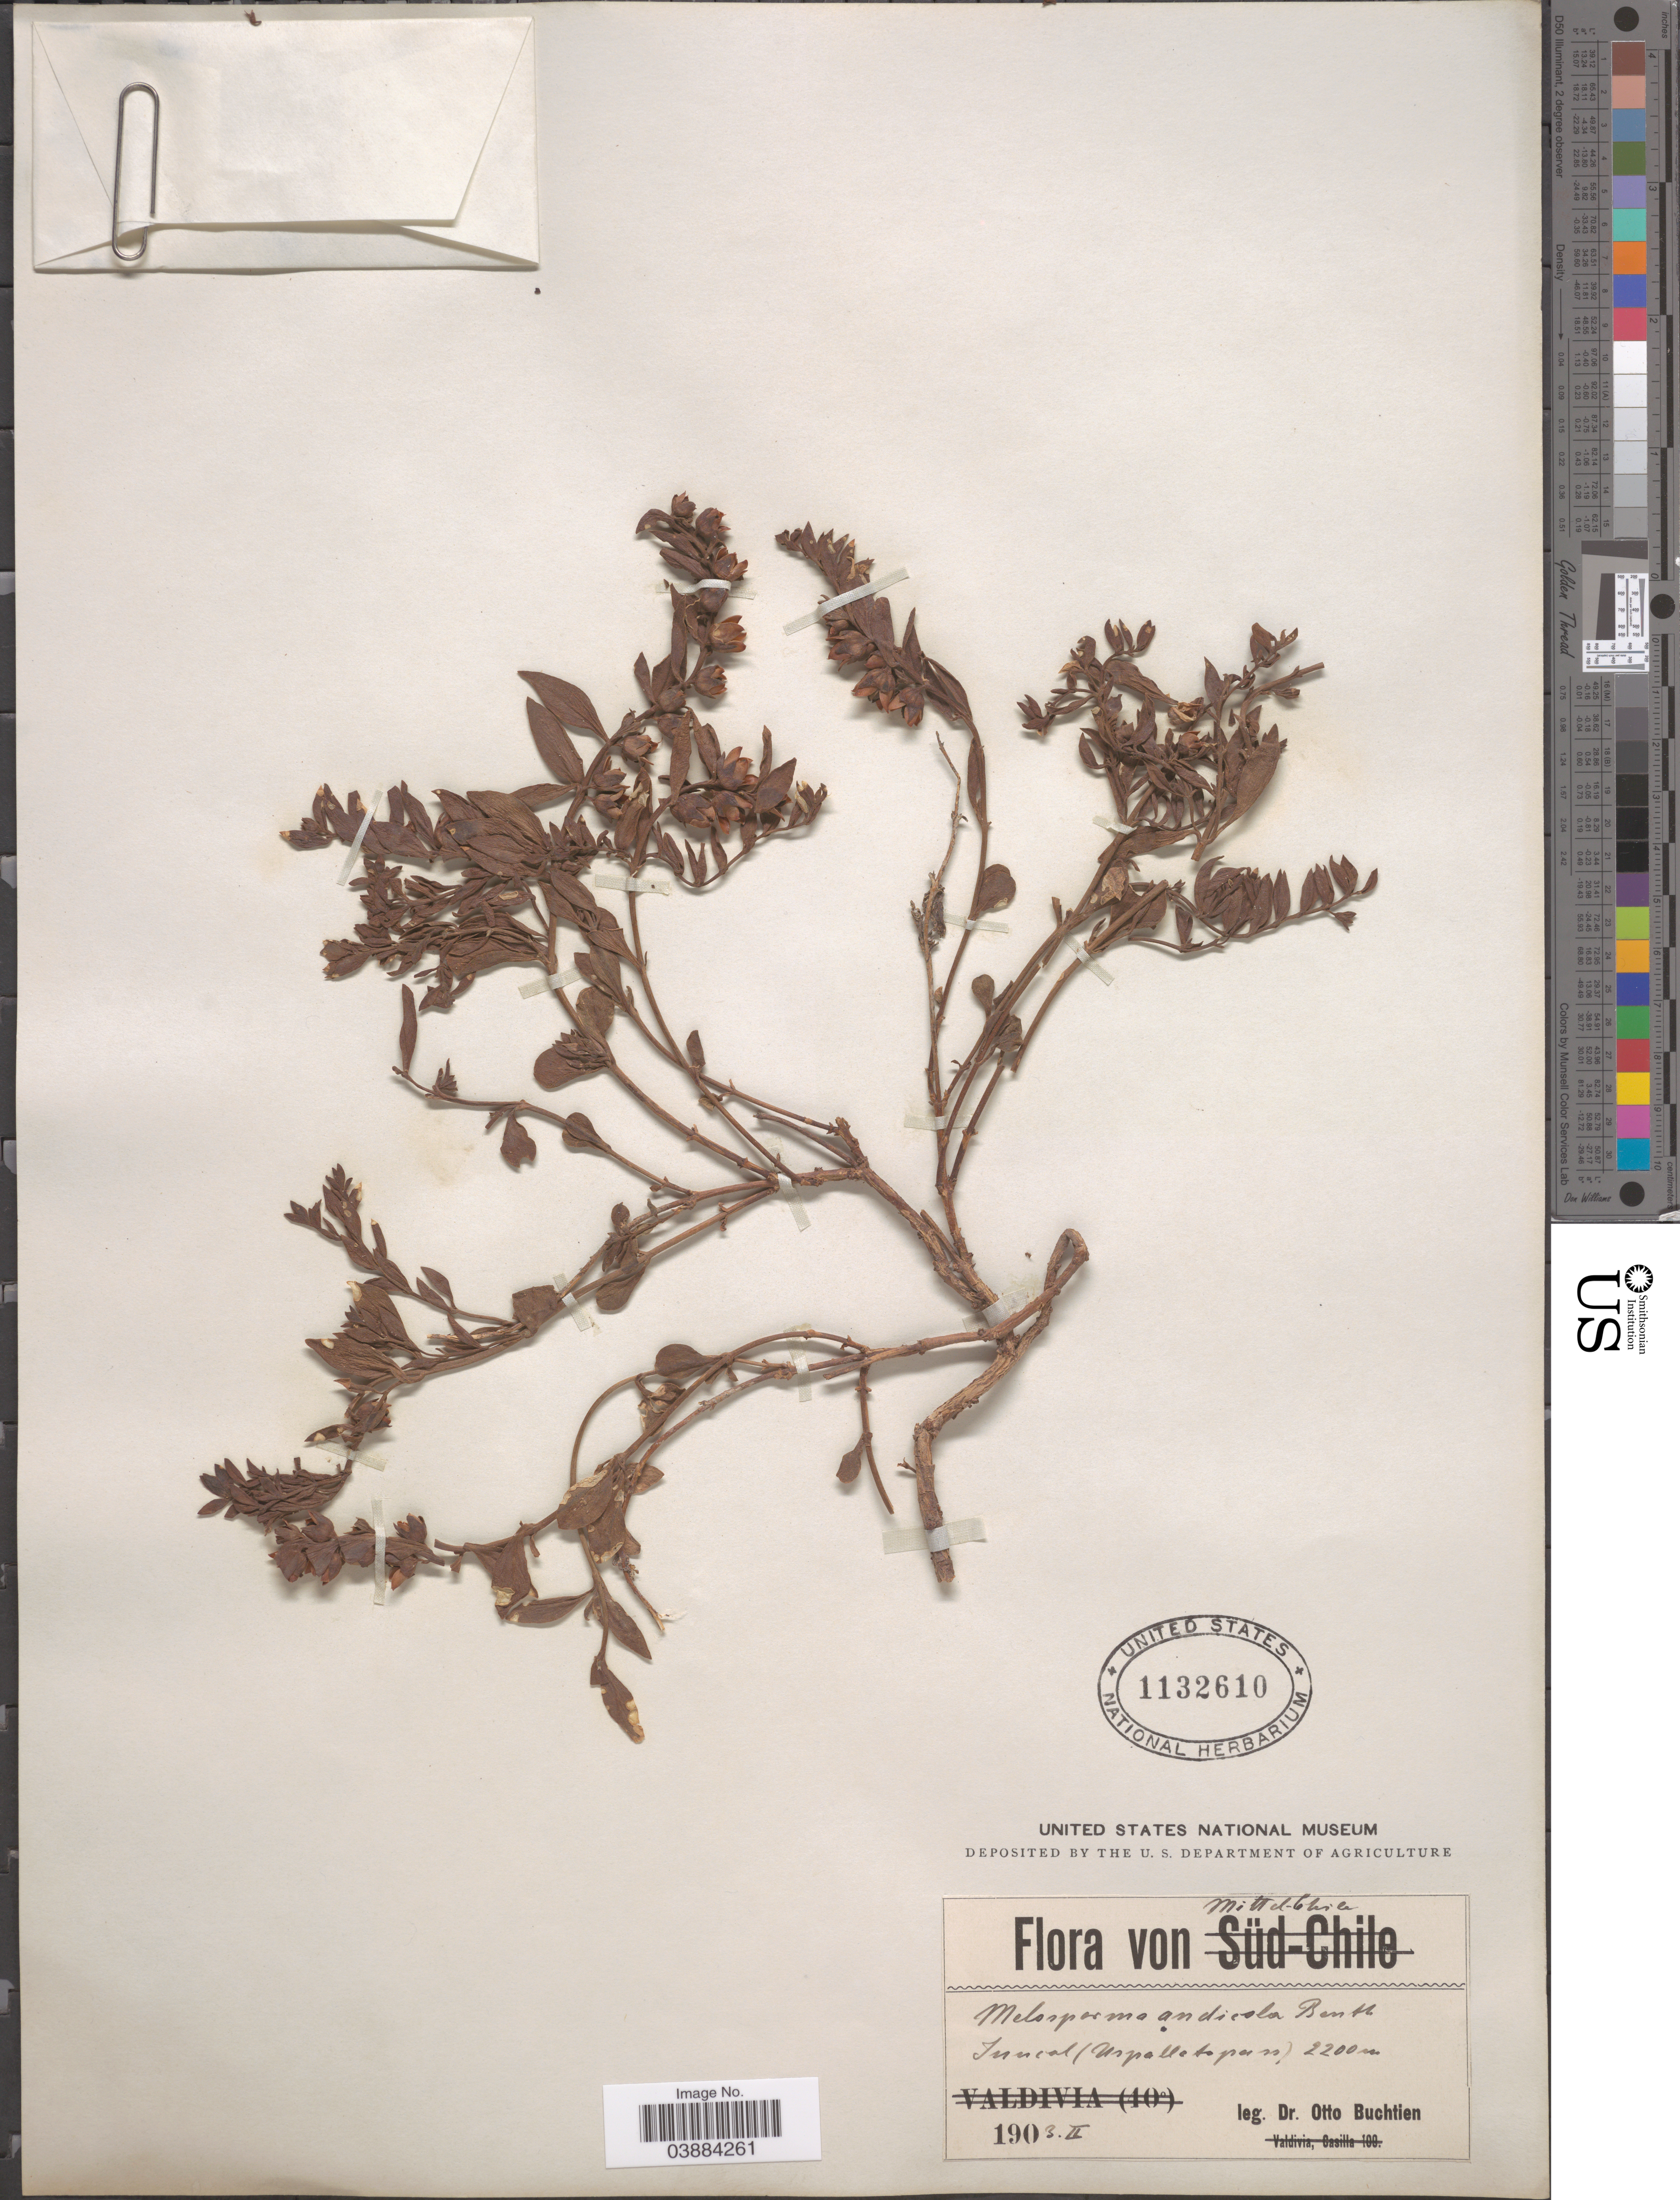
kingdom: Plantae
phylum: Tracheophyta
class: Magnoliopsida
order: Lamiales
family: Plantaginaceae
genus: Melosperma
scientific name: Melosperma andicola var. andicola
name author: Benth.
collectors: O. Buchtien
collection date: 1903-02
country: Chile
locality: Mittel. Junial (Uspallatapass).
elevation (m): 2200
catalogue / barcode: US 1132610